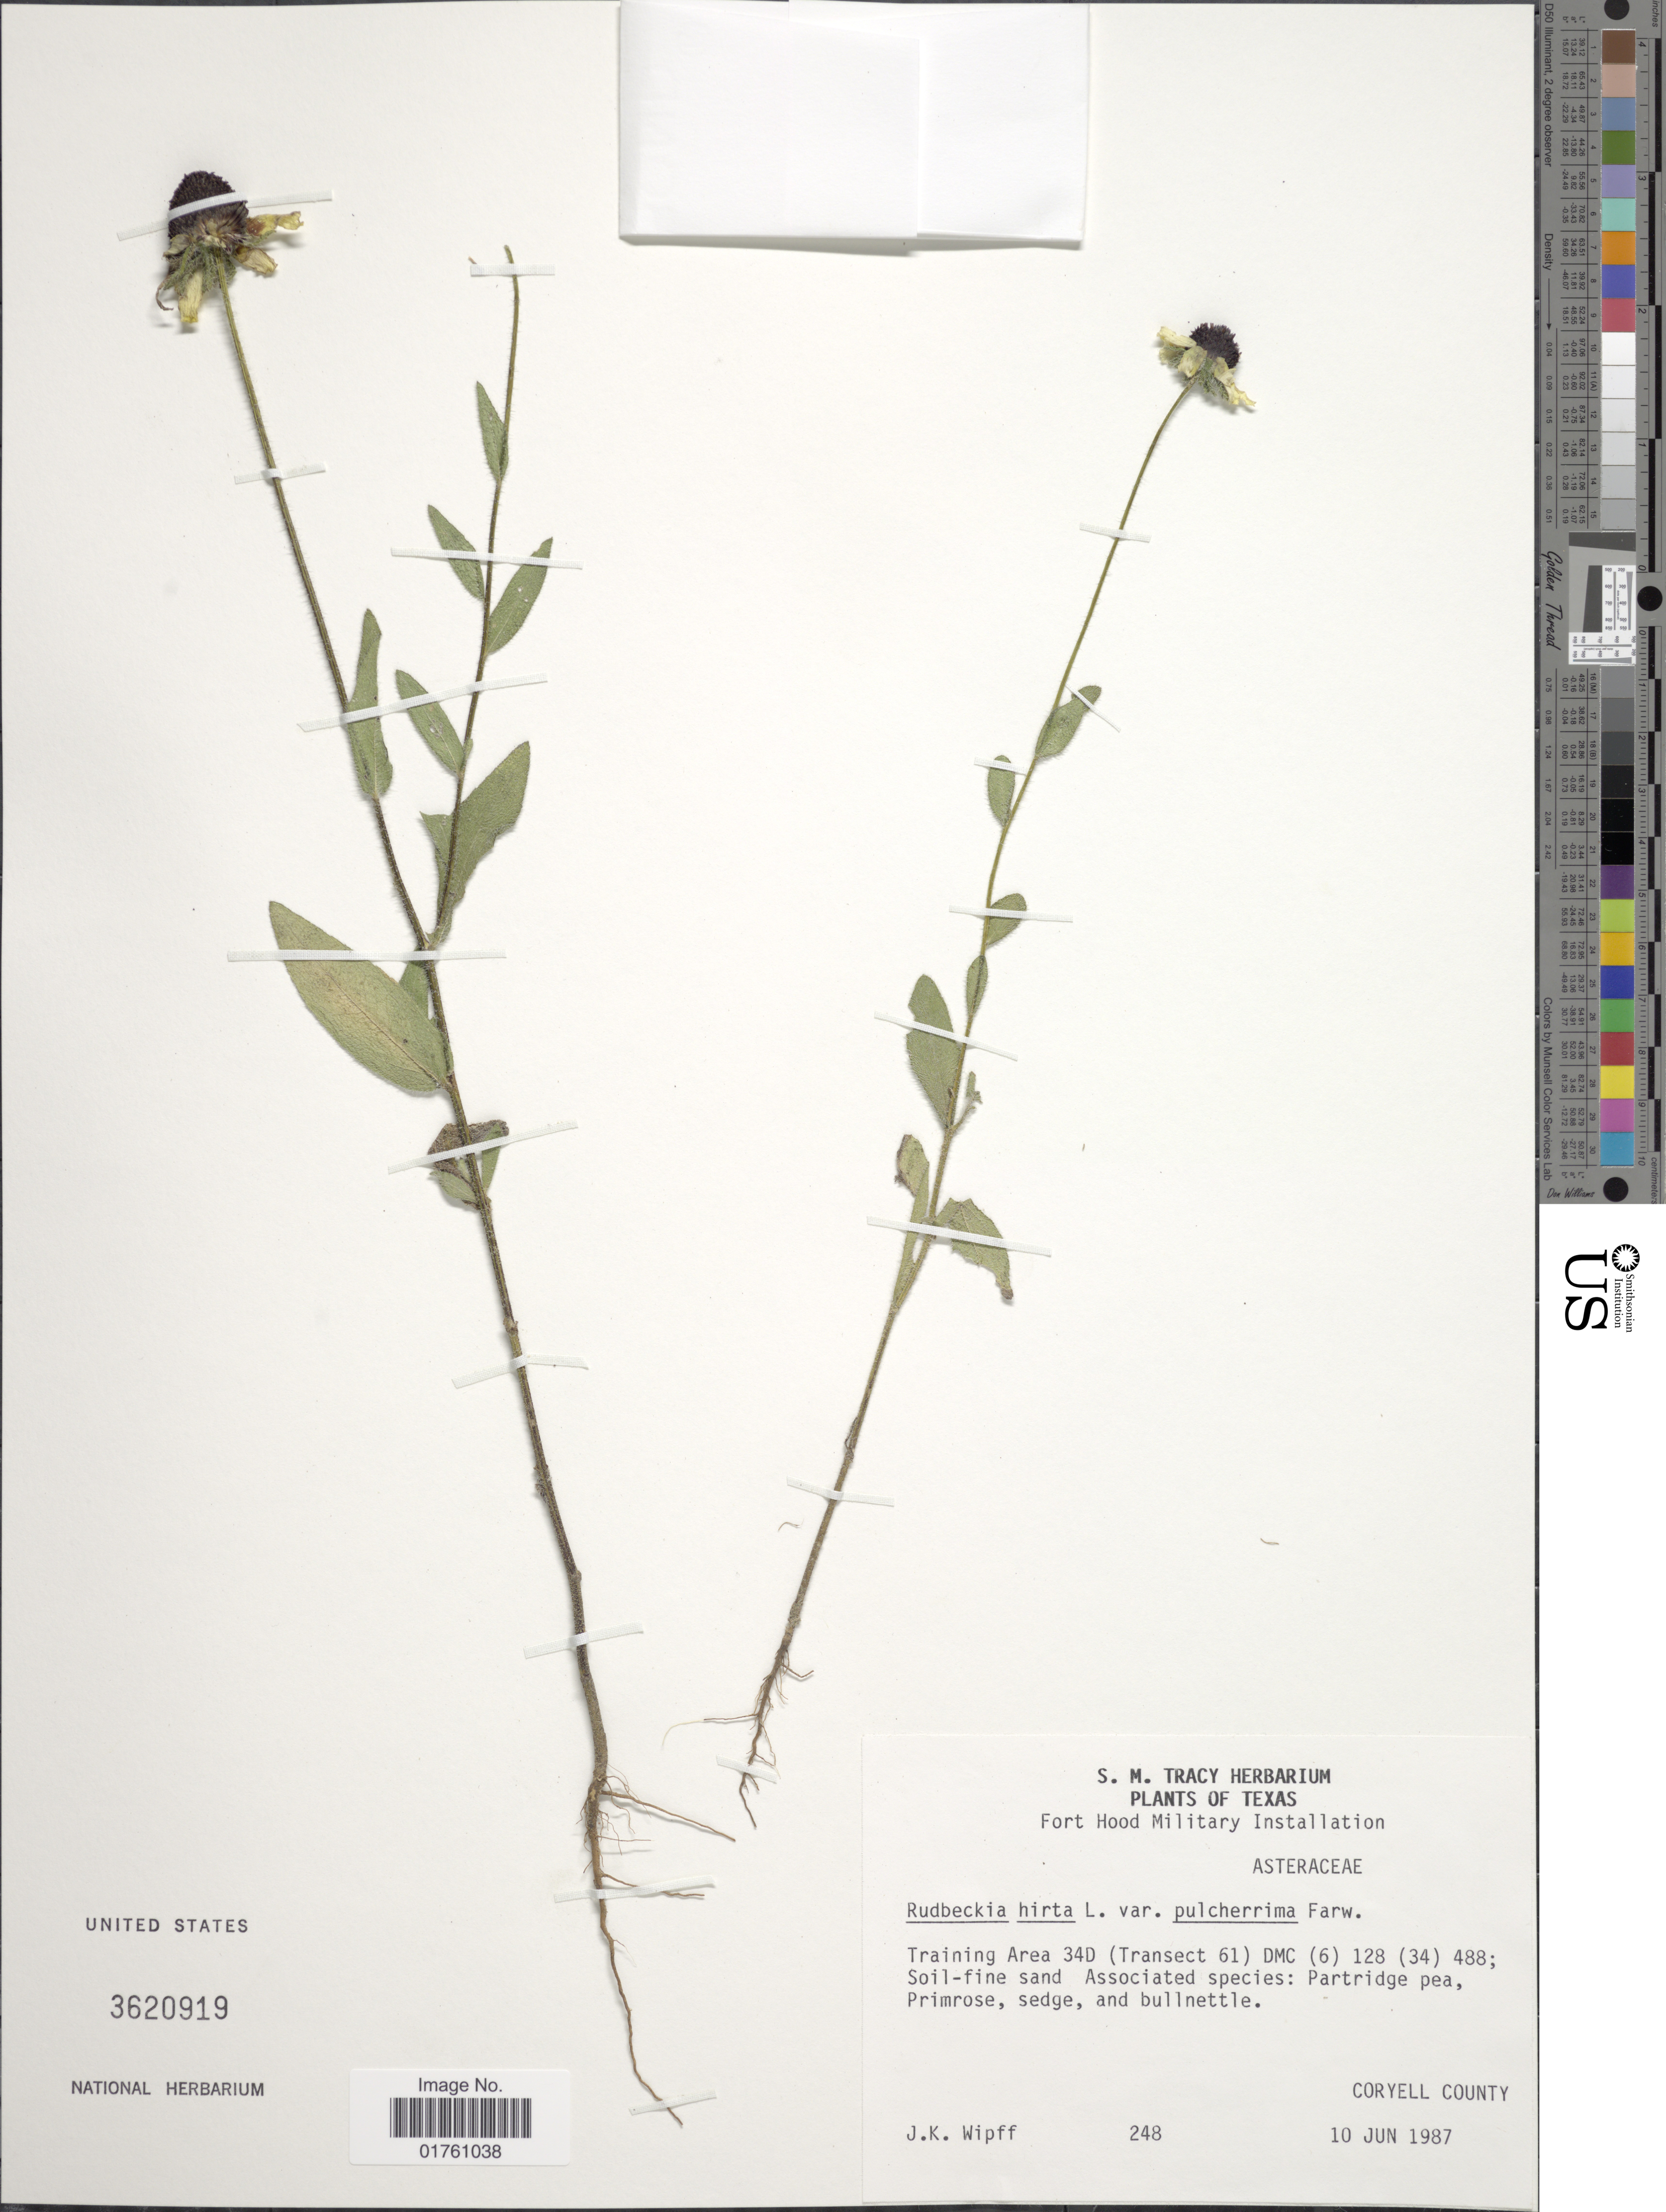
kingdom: Plantae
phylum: Tracheophyta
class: Magnoliopsida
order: Asterales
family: Asteraceae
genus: Rudbeckia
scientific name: Rudbeckia hirta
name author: L.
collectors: J. K. Wipff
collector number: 248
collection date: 1987-06-10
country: United States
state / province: Texas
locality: Fort Hood Miltary Installation, Training Area 34D (Transect 61) DMS (6) 128 (34) 488; Coryell County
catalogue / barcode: US 3620919